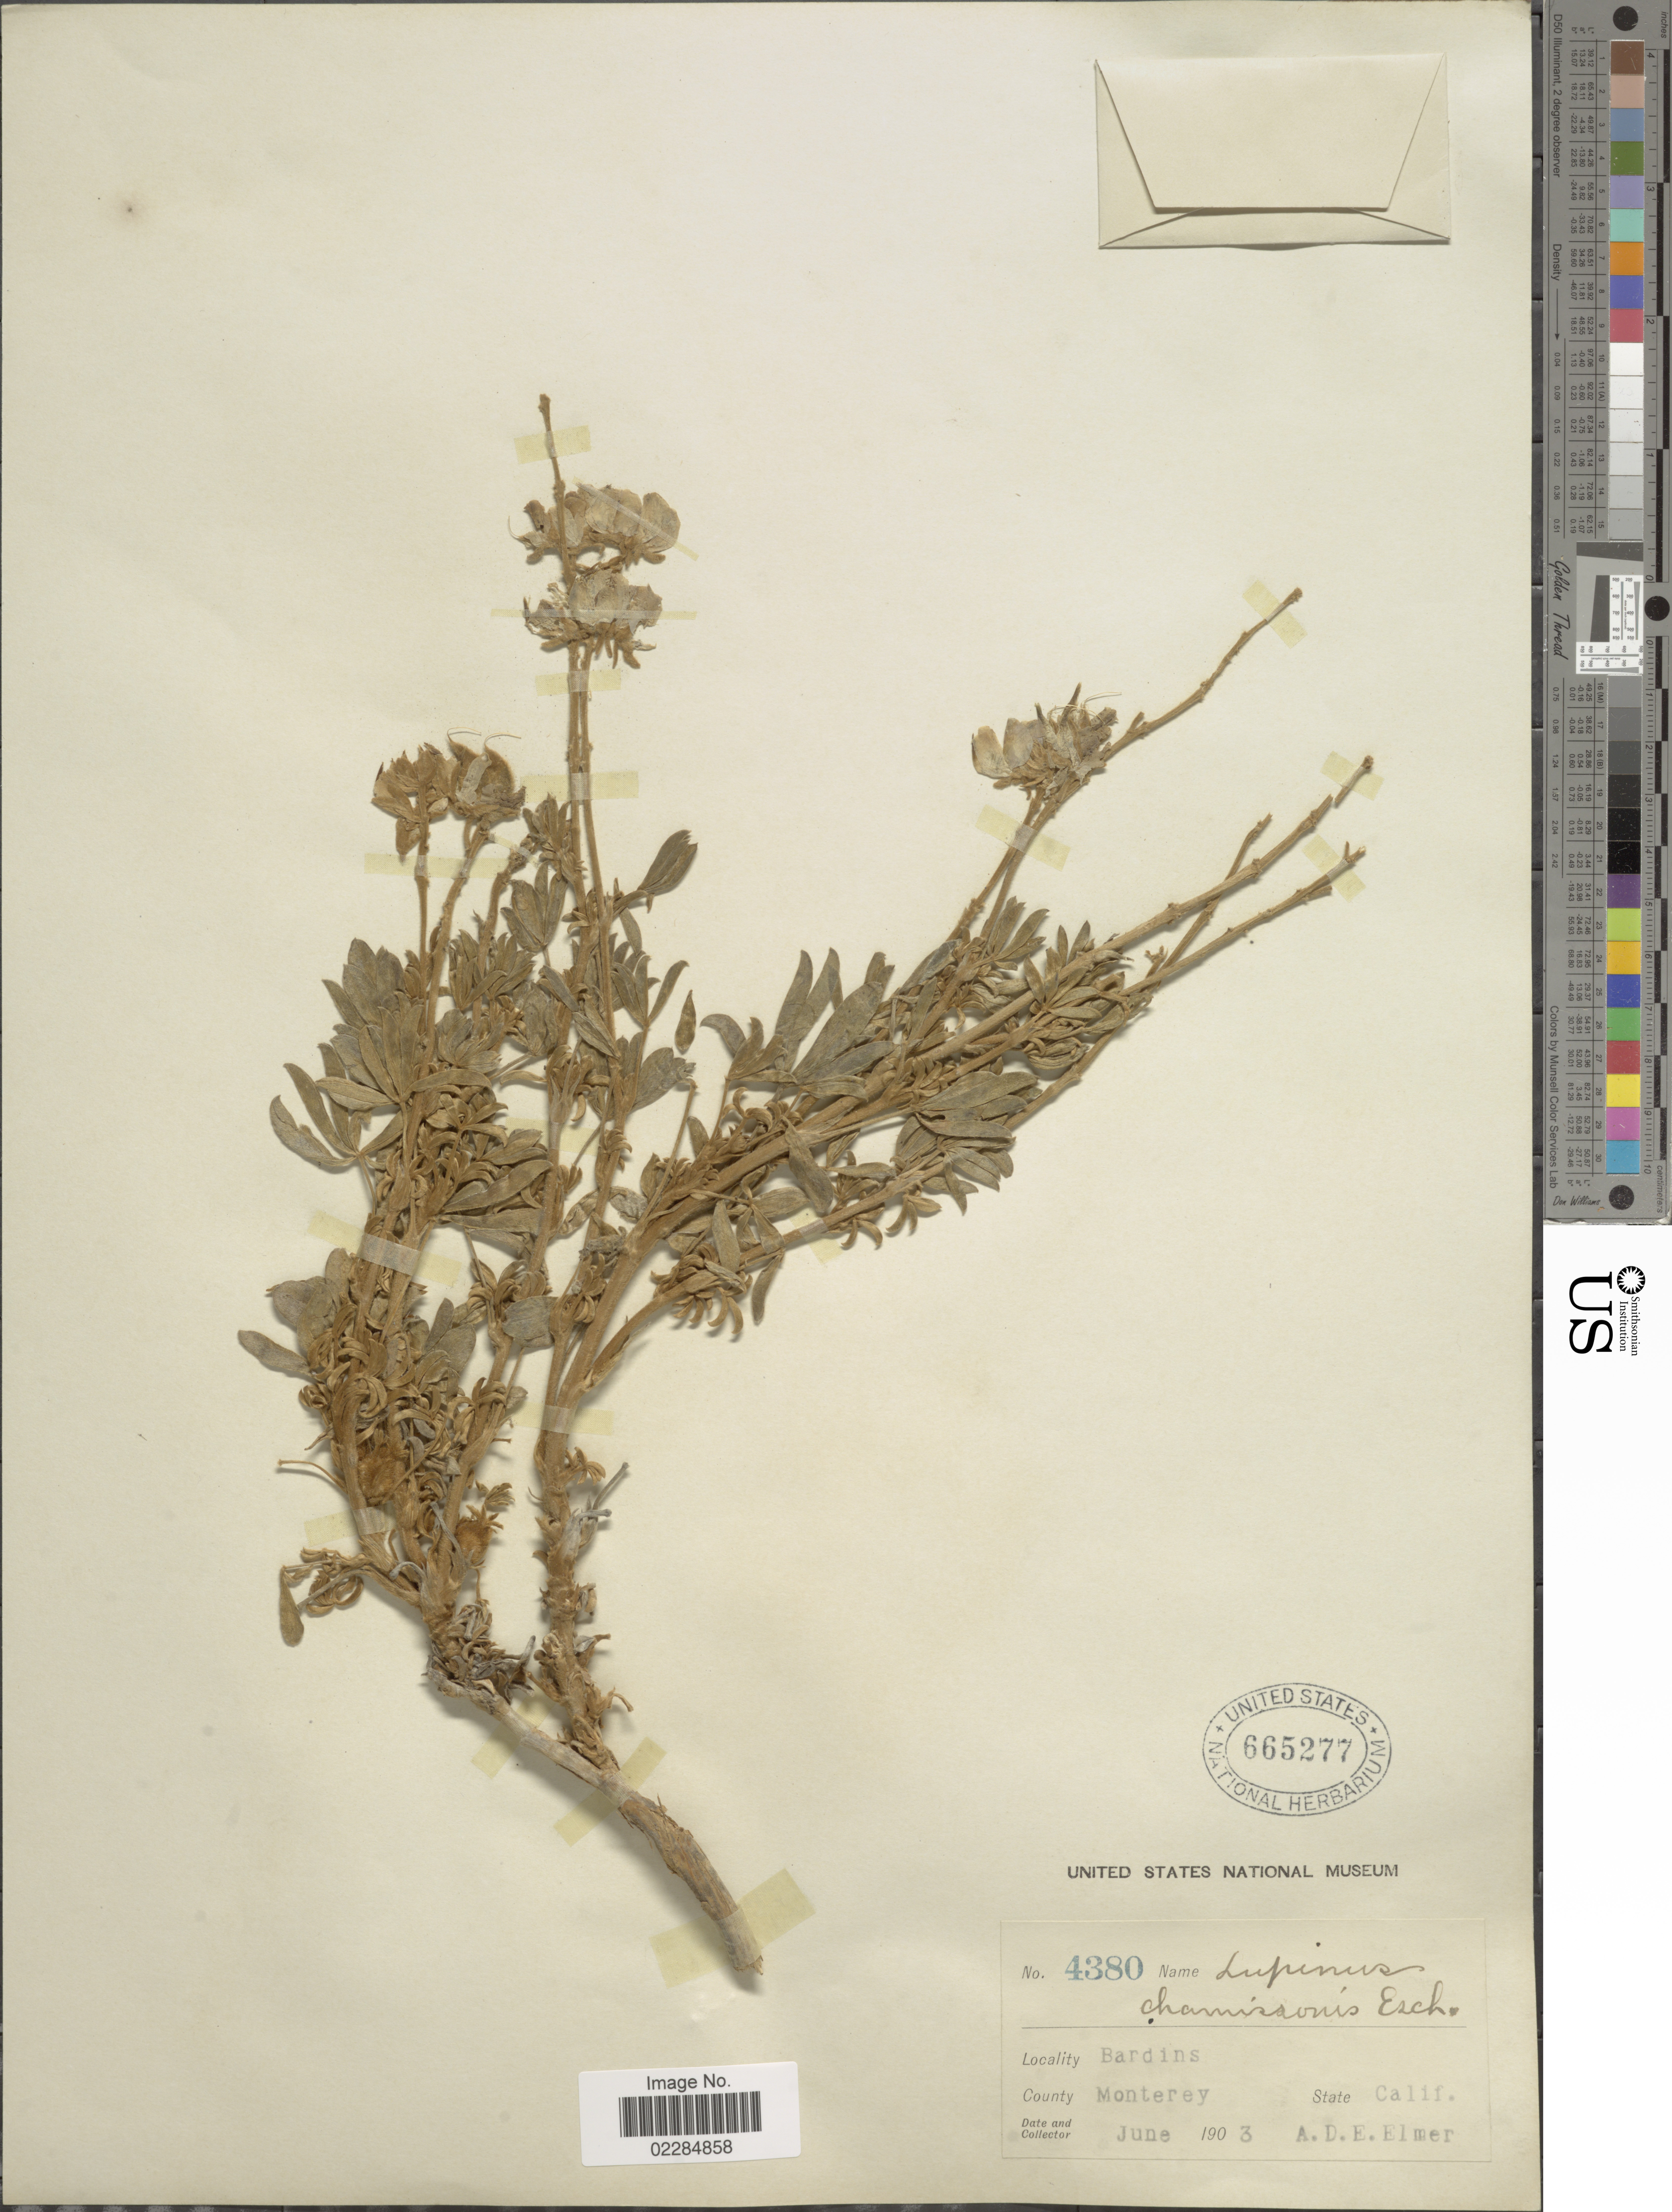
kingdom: Plantae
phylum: Tracheophyta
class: Magnoliopsida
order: Fabales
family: Fabaceae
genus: Lupinus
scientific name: Lupinus chamissonis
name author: Eschsch.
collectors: A. D. E. Elmer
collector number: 4380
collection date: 1903-06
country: United States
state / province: California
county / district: Monterey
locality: Bardins, County Monterey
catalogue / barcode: US 665277